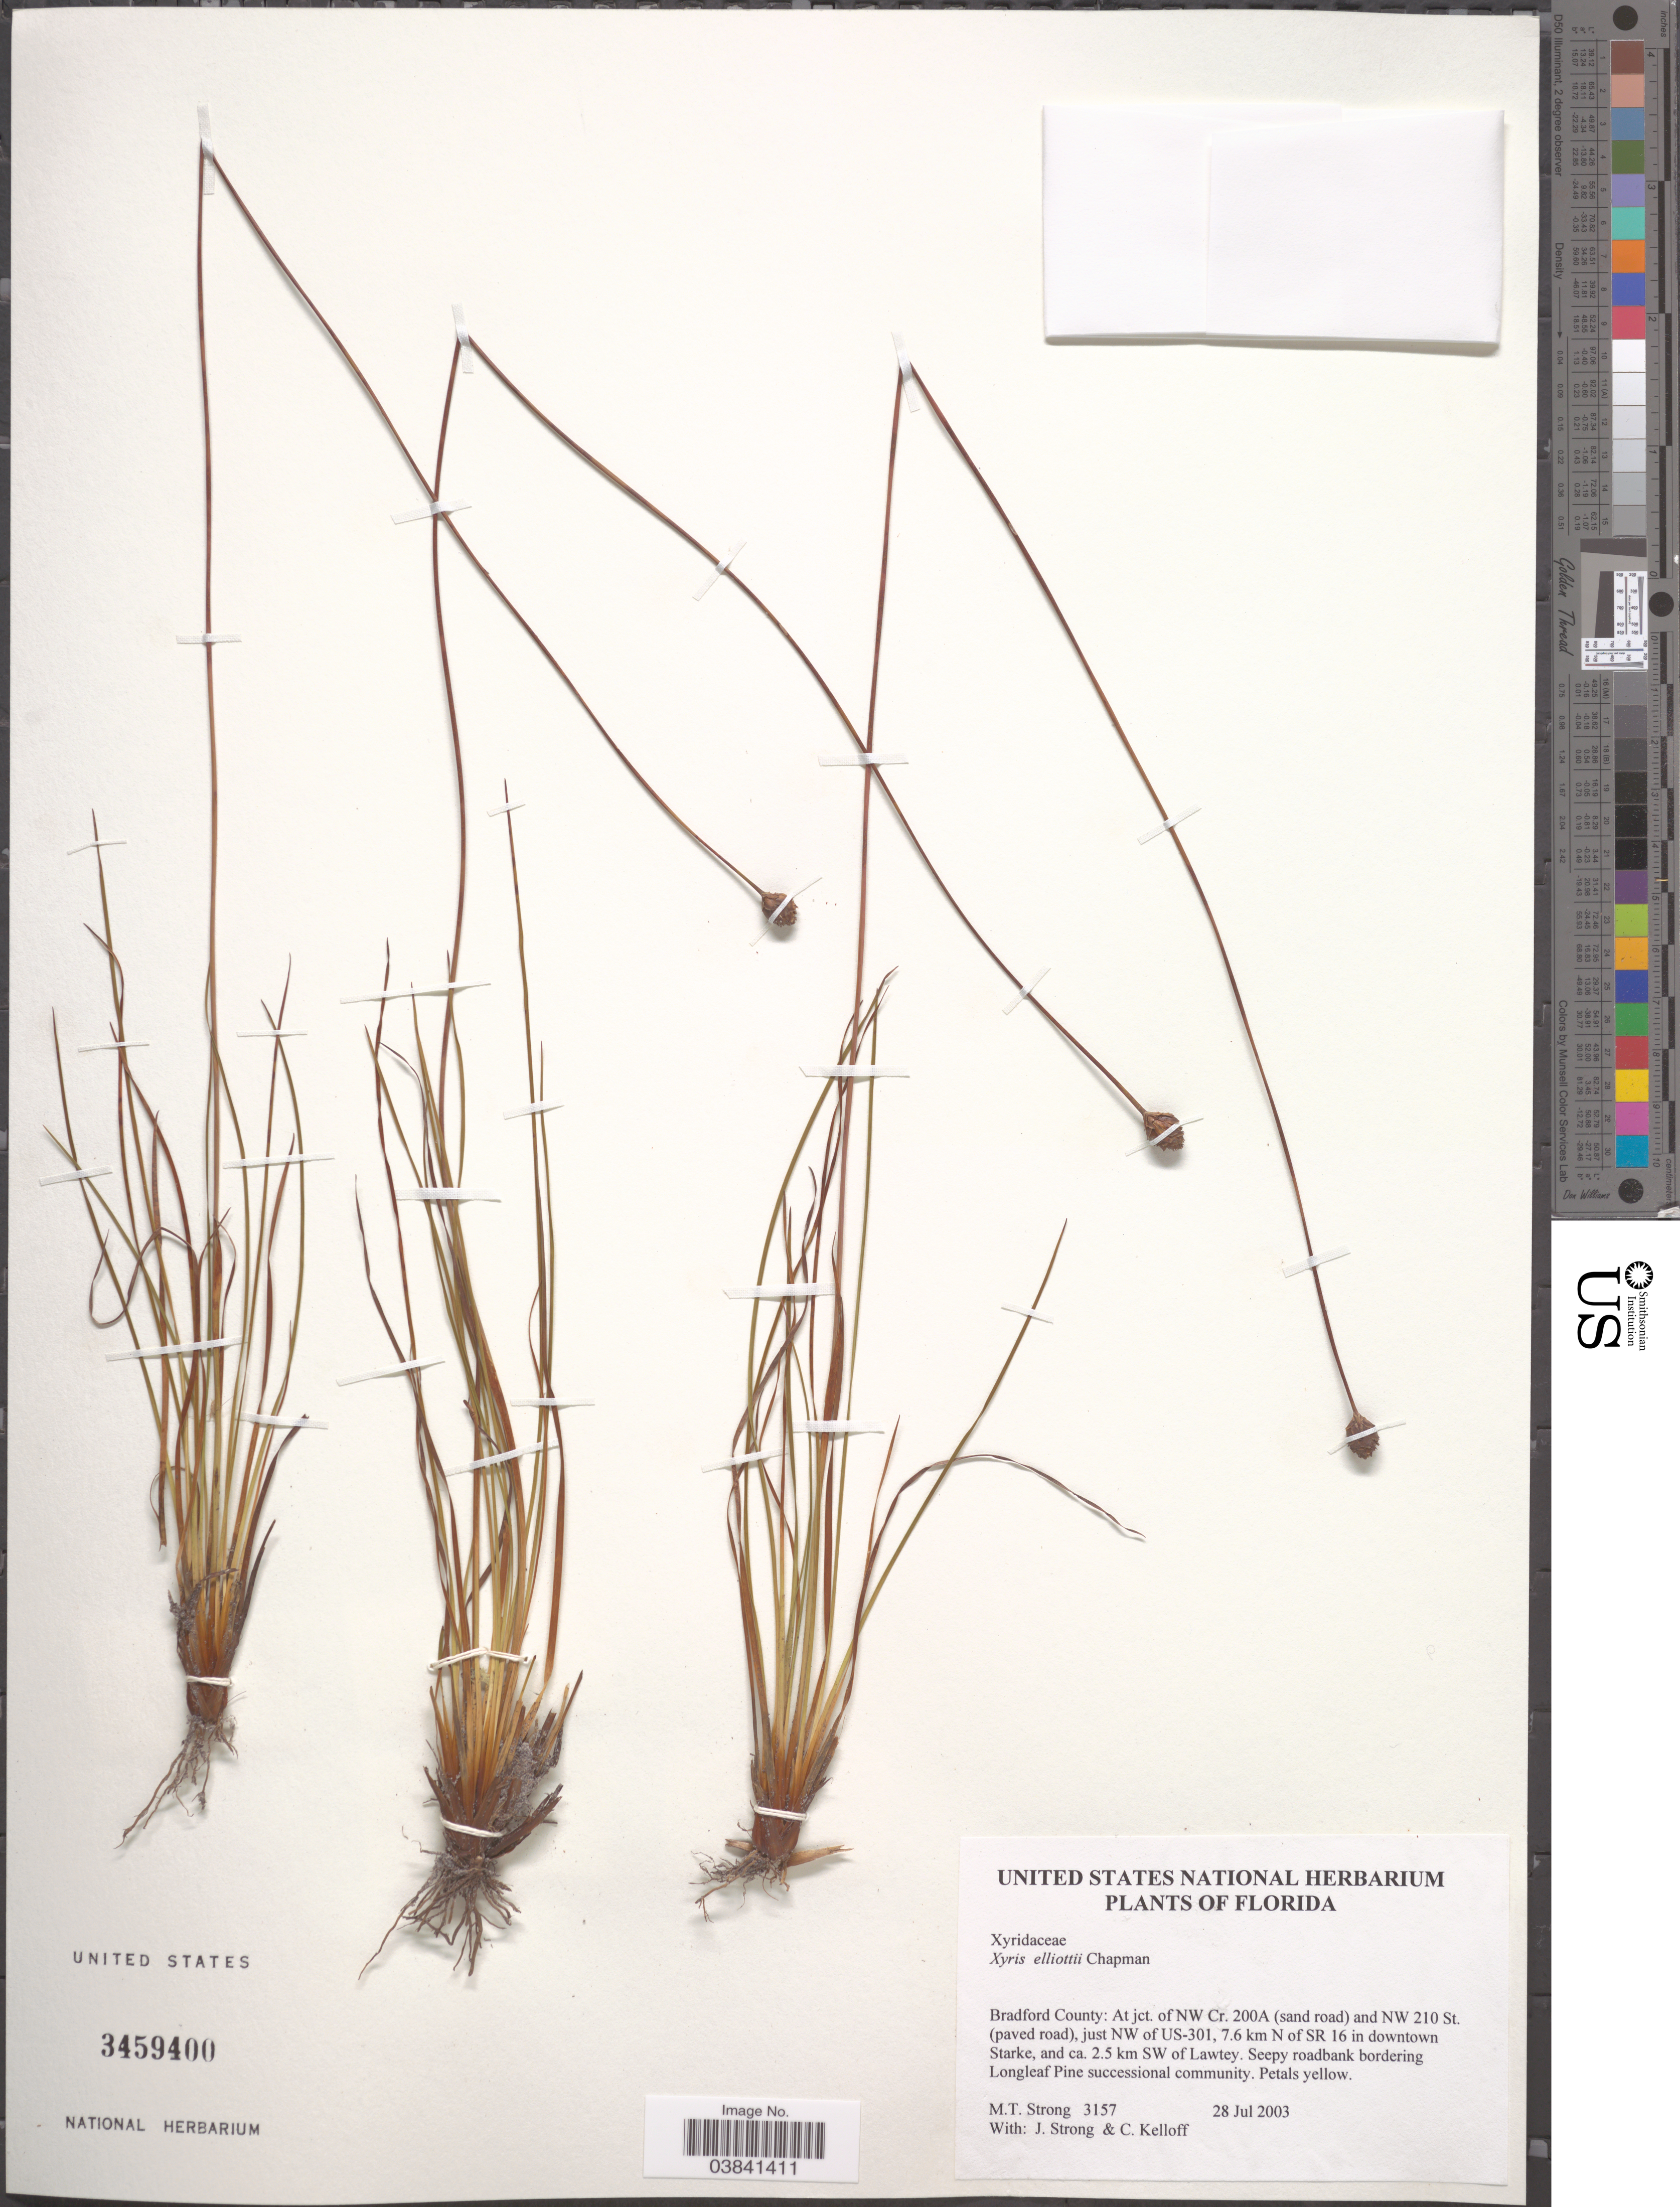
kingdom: Plantae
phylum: Tracheophyta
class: Liliopsida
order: Poales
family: Xyridaceae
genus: Xyris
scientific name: Xyris elliottii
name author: Chapm.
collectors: M. T. Strong, J. Strong & C. L. Kelloff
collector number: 3157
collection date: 2003-07-28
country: United States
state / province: Florida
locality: Bradford County: At jct. of NW Cr. 200A (sand road) and NW 210 St. (paved road), just NW of US-301, 7.6 km N of SR 16 in downtown Starke, and ca. 2.5 km SW of Lawtey. Seepy roadbank bordering Longleaf Pine successional community.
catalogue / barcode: US 3459400